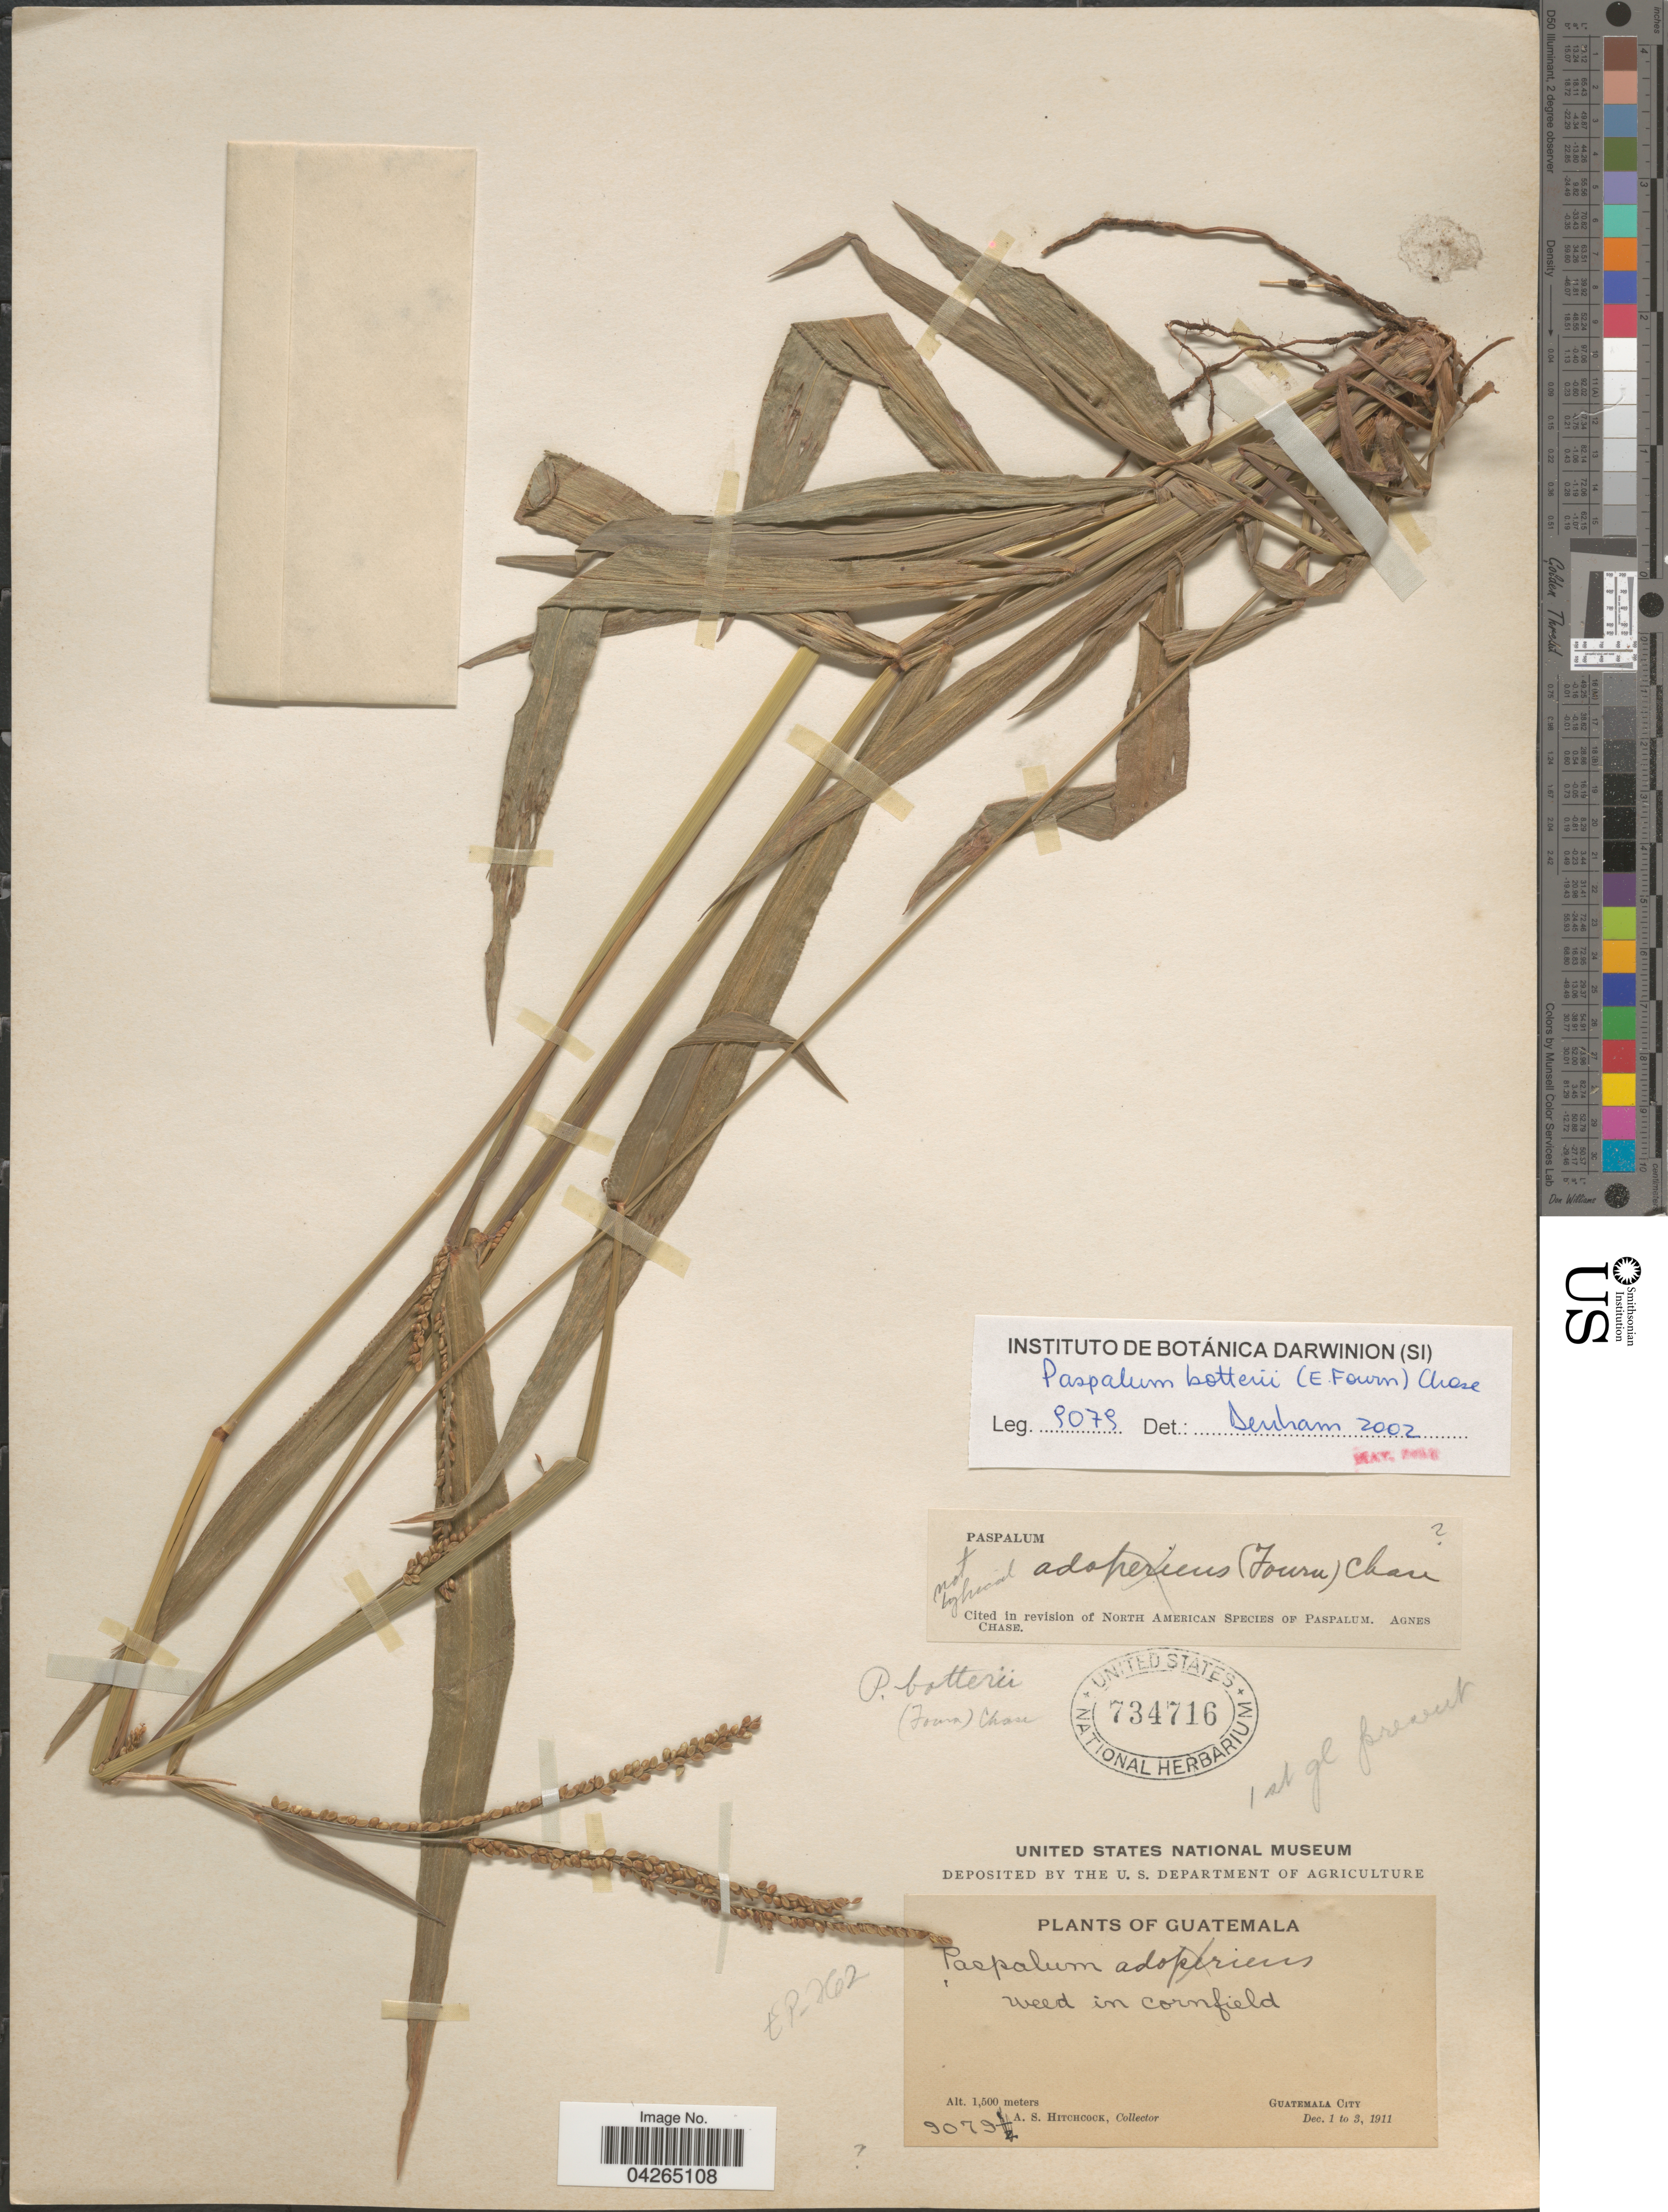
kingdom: Plantae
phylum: Tracheophyta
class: Liliopsida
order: Poales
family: Poaceae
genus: Paspalum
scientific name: Paspalum botterii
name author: (E. Fourn.) Chase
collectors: A. S. Hitchcock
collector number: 9079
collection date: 1911-12-01/1911-12-03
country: Guatemala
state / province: Guatemala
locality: Guatemala City.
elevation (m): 1500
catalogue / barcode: US 734716